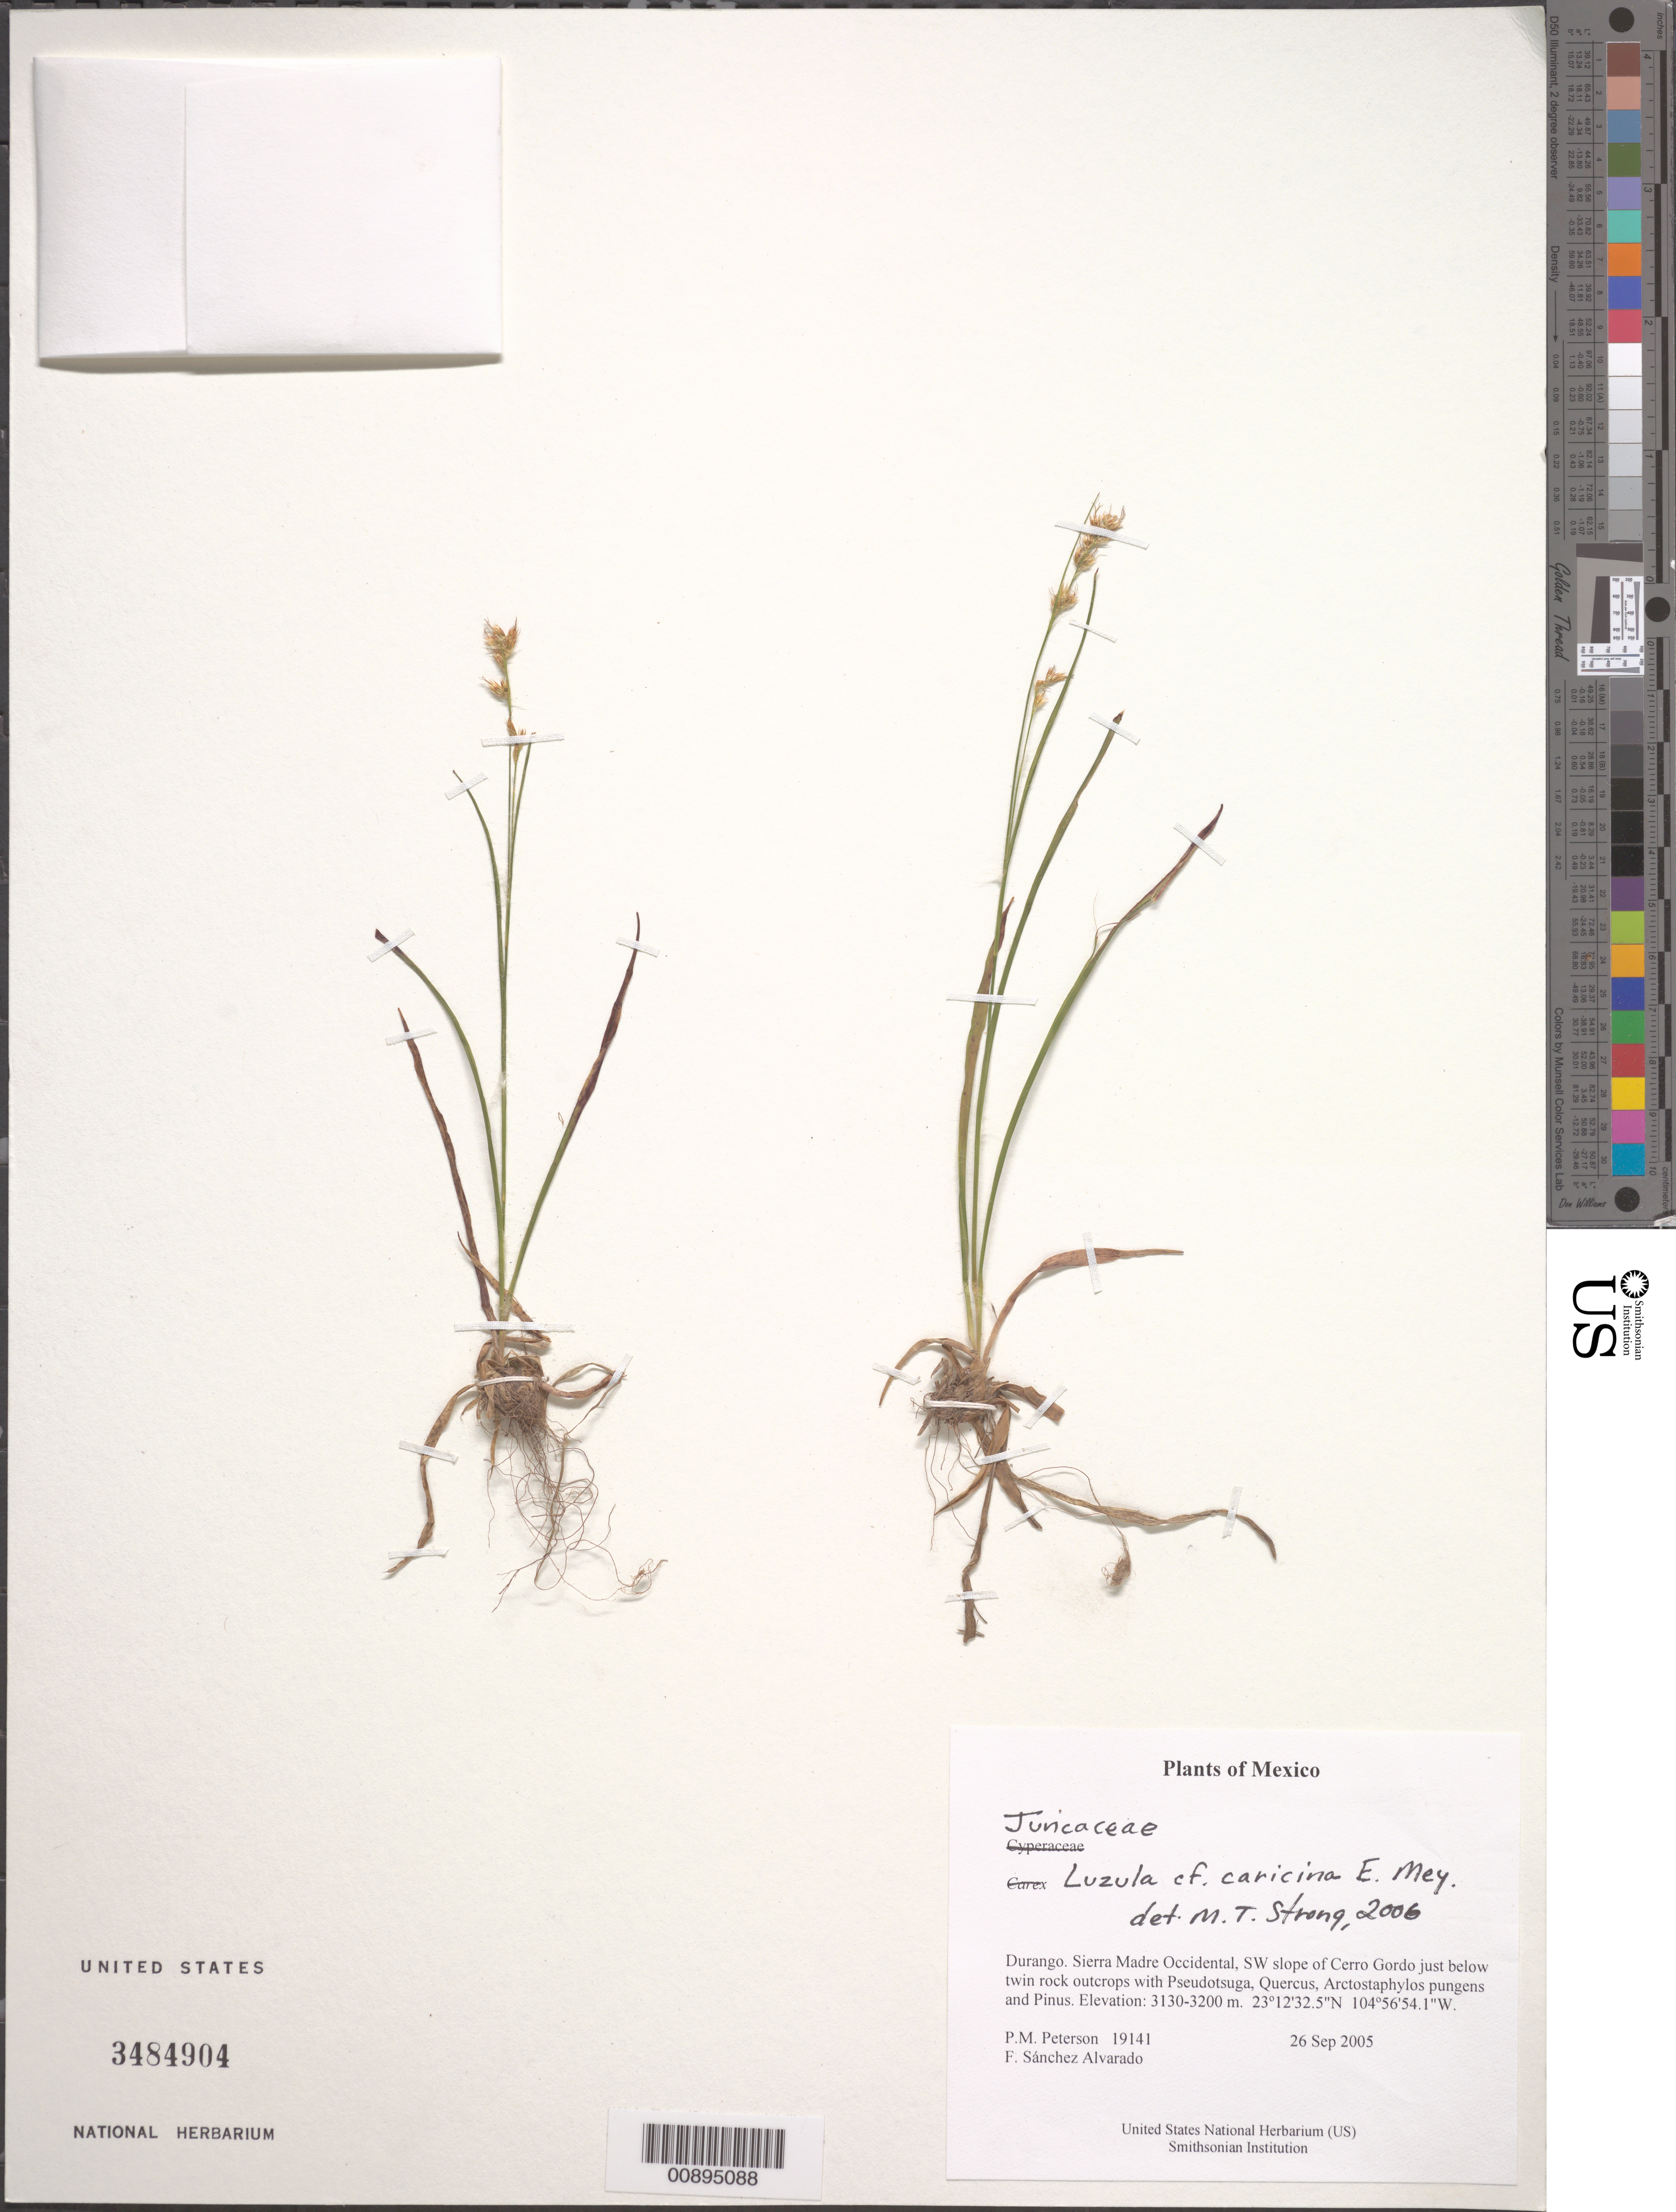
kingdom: Plantae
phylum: Tracheophyta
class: Liliopsida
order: Poales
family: Juncaceae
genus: Luzula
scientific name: Luzula caricina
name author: E. Mey.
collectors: P. M. Peterson & F. Sánchez Alvarado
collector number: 19141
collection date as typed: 26 Sep 2005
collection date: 2005-09-26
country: Mexico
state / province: Durango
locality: Sierra Madre Occidental, SW slope of Cerro Gordo just below twin rock outcrops with Pseudotsuga, Quercus, Arctostaphylos pungens and Pinus.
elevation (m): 3130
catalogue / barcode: US 3484904